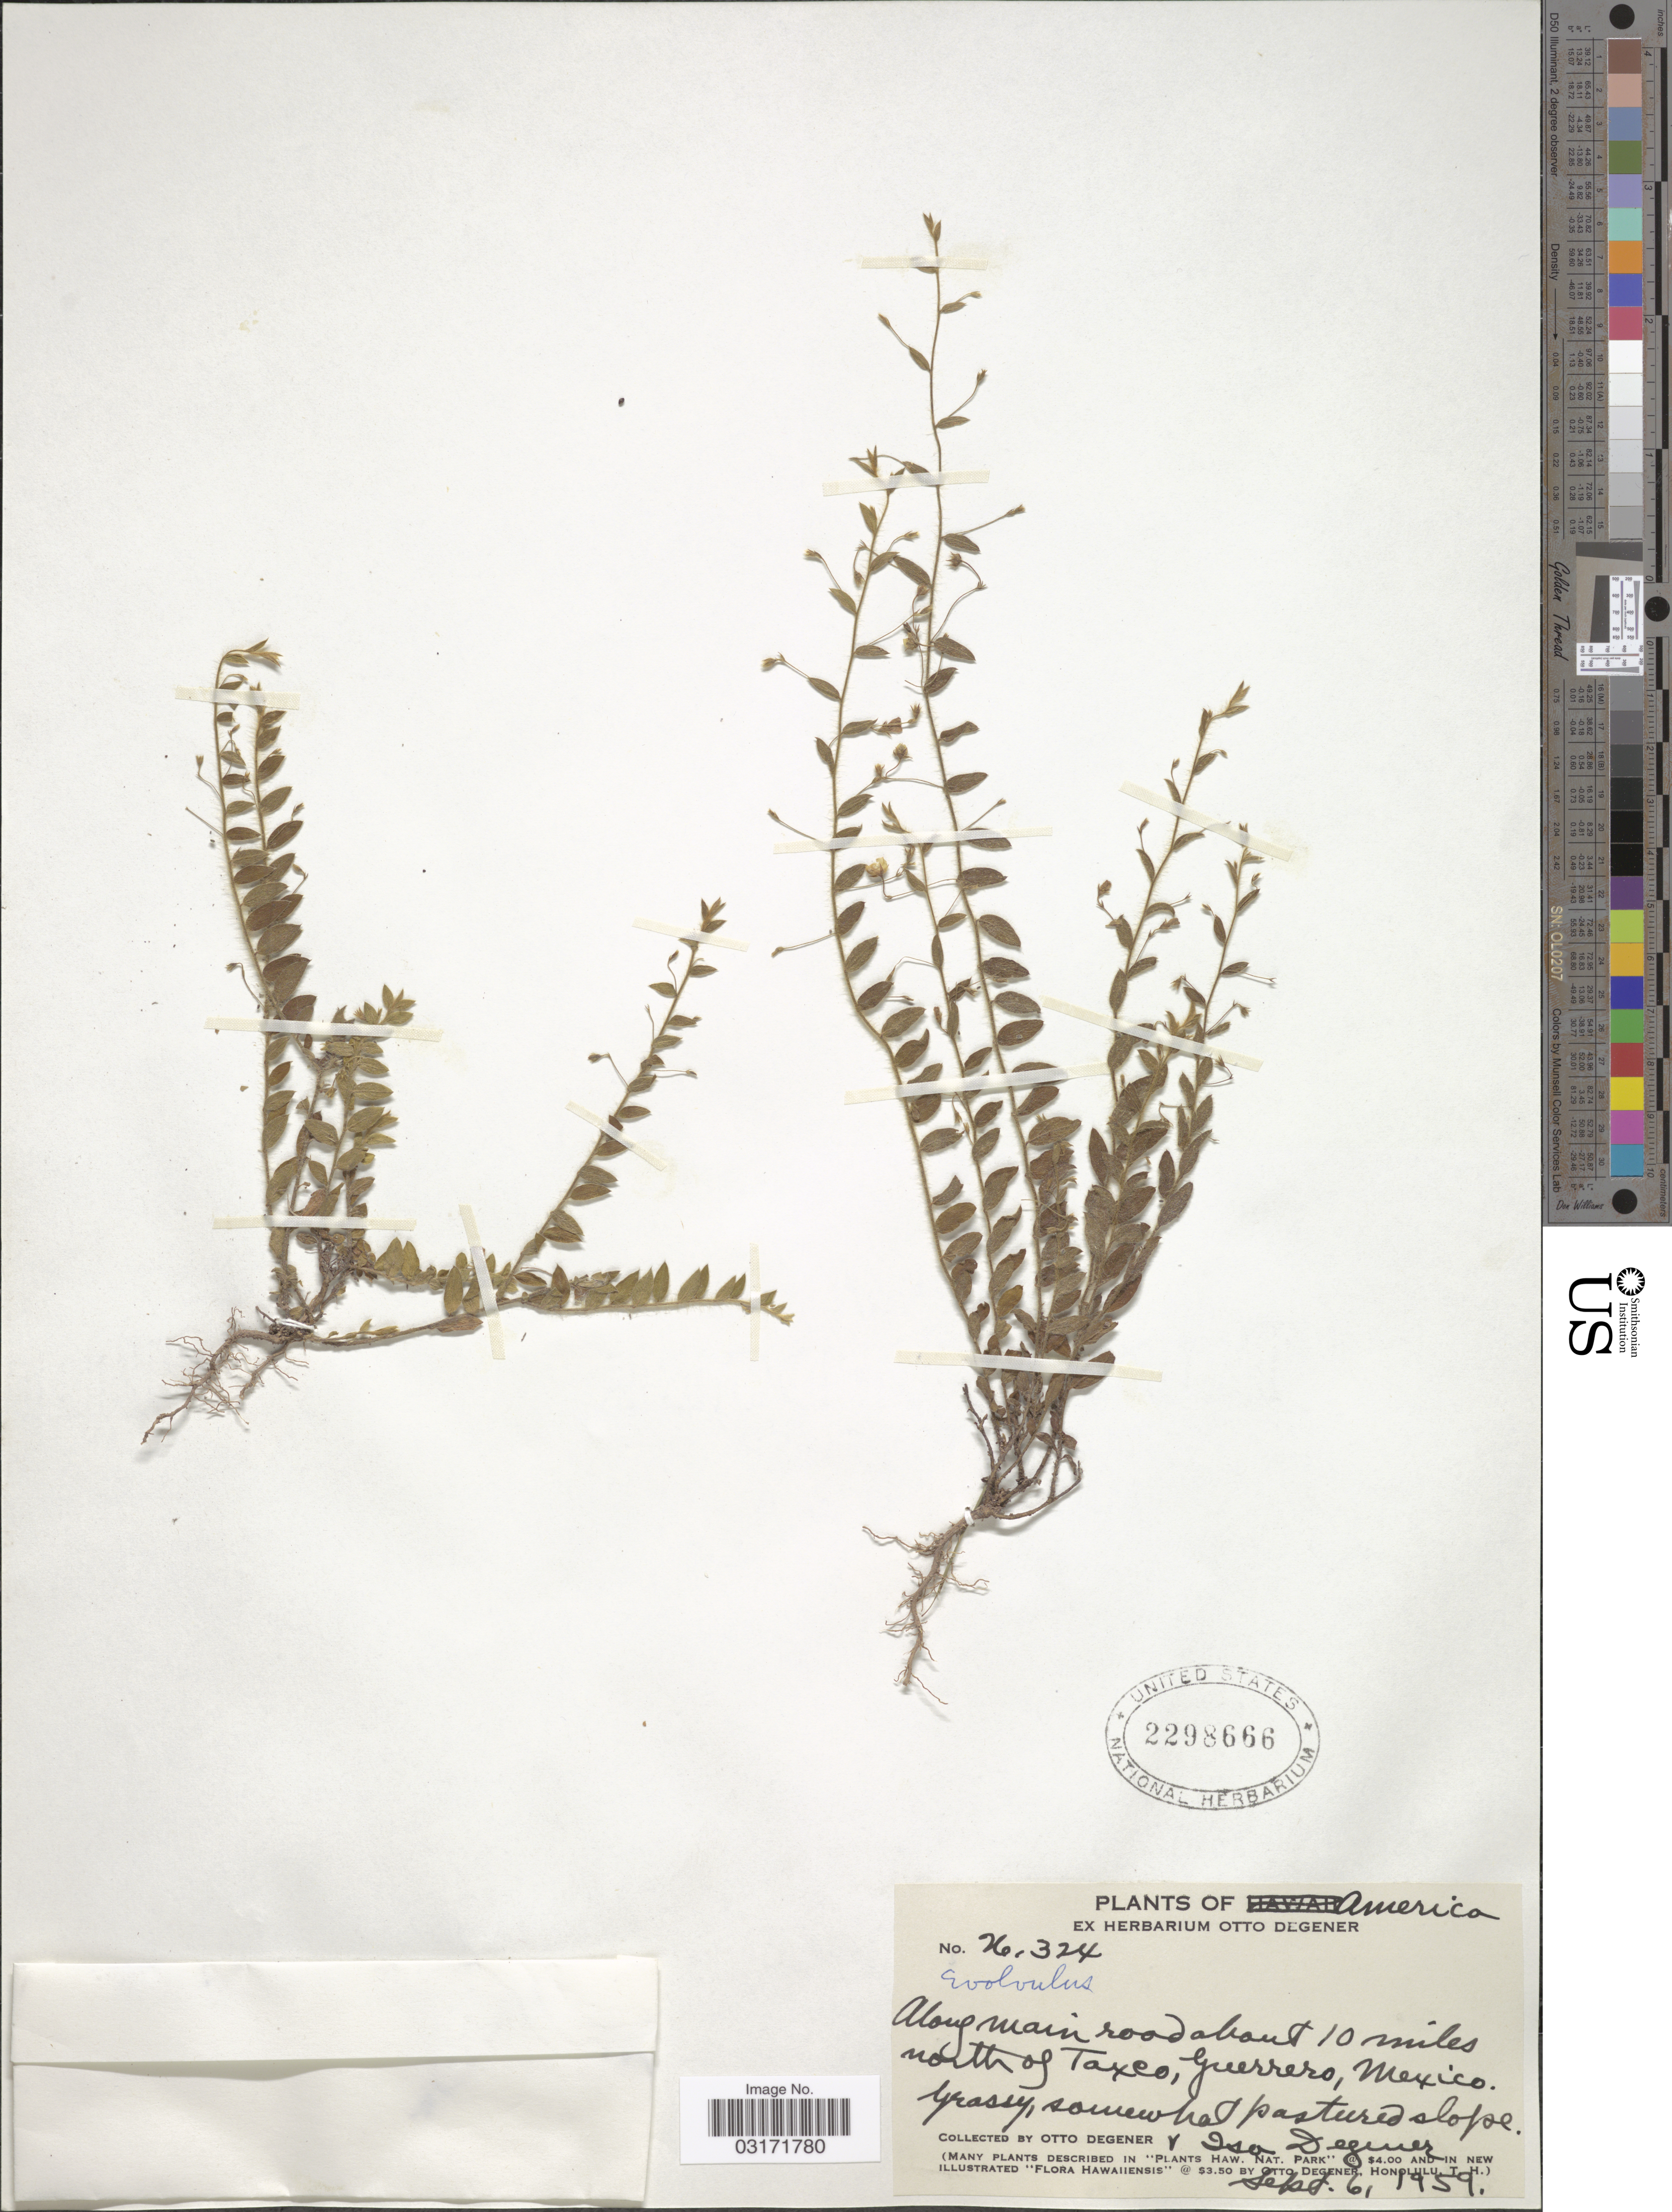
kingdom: Plantae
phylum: Tracheophyta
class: Magnoliopsida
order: Solanales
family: Convolvulaceae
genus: Evolvulus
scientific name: Evolvulus alsinoides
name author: (L.) L.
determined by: Wendt, Thomas L.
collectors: O. Degener & I. Degener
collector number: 26324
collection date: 1959-09-06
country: Mexico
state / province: Guerrero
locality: Along main road about 10 miles north of Taxco.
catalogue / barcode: US 2298666